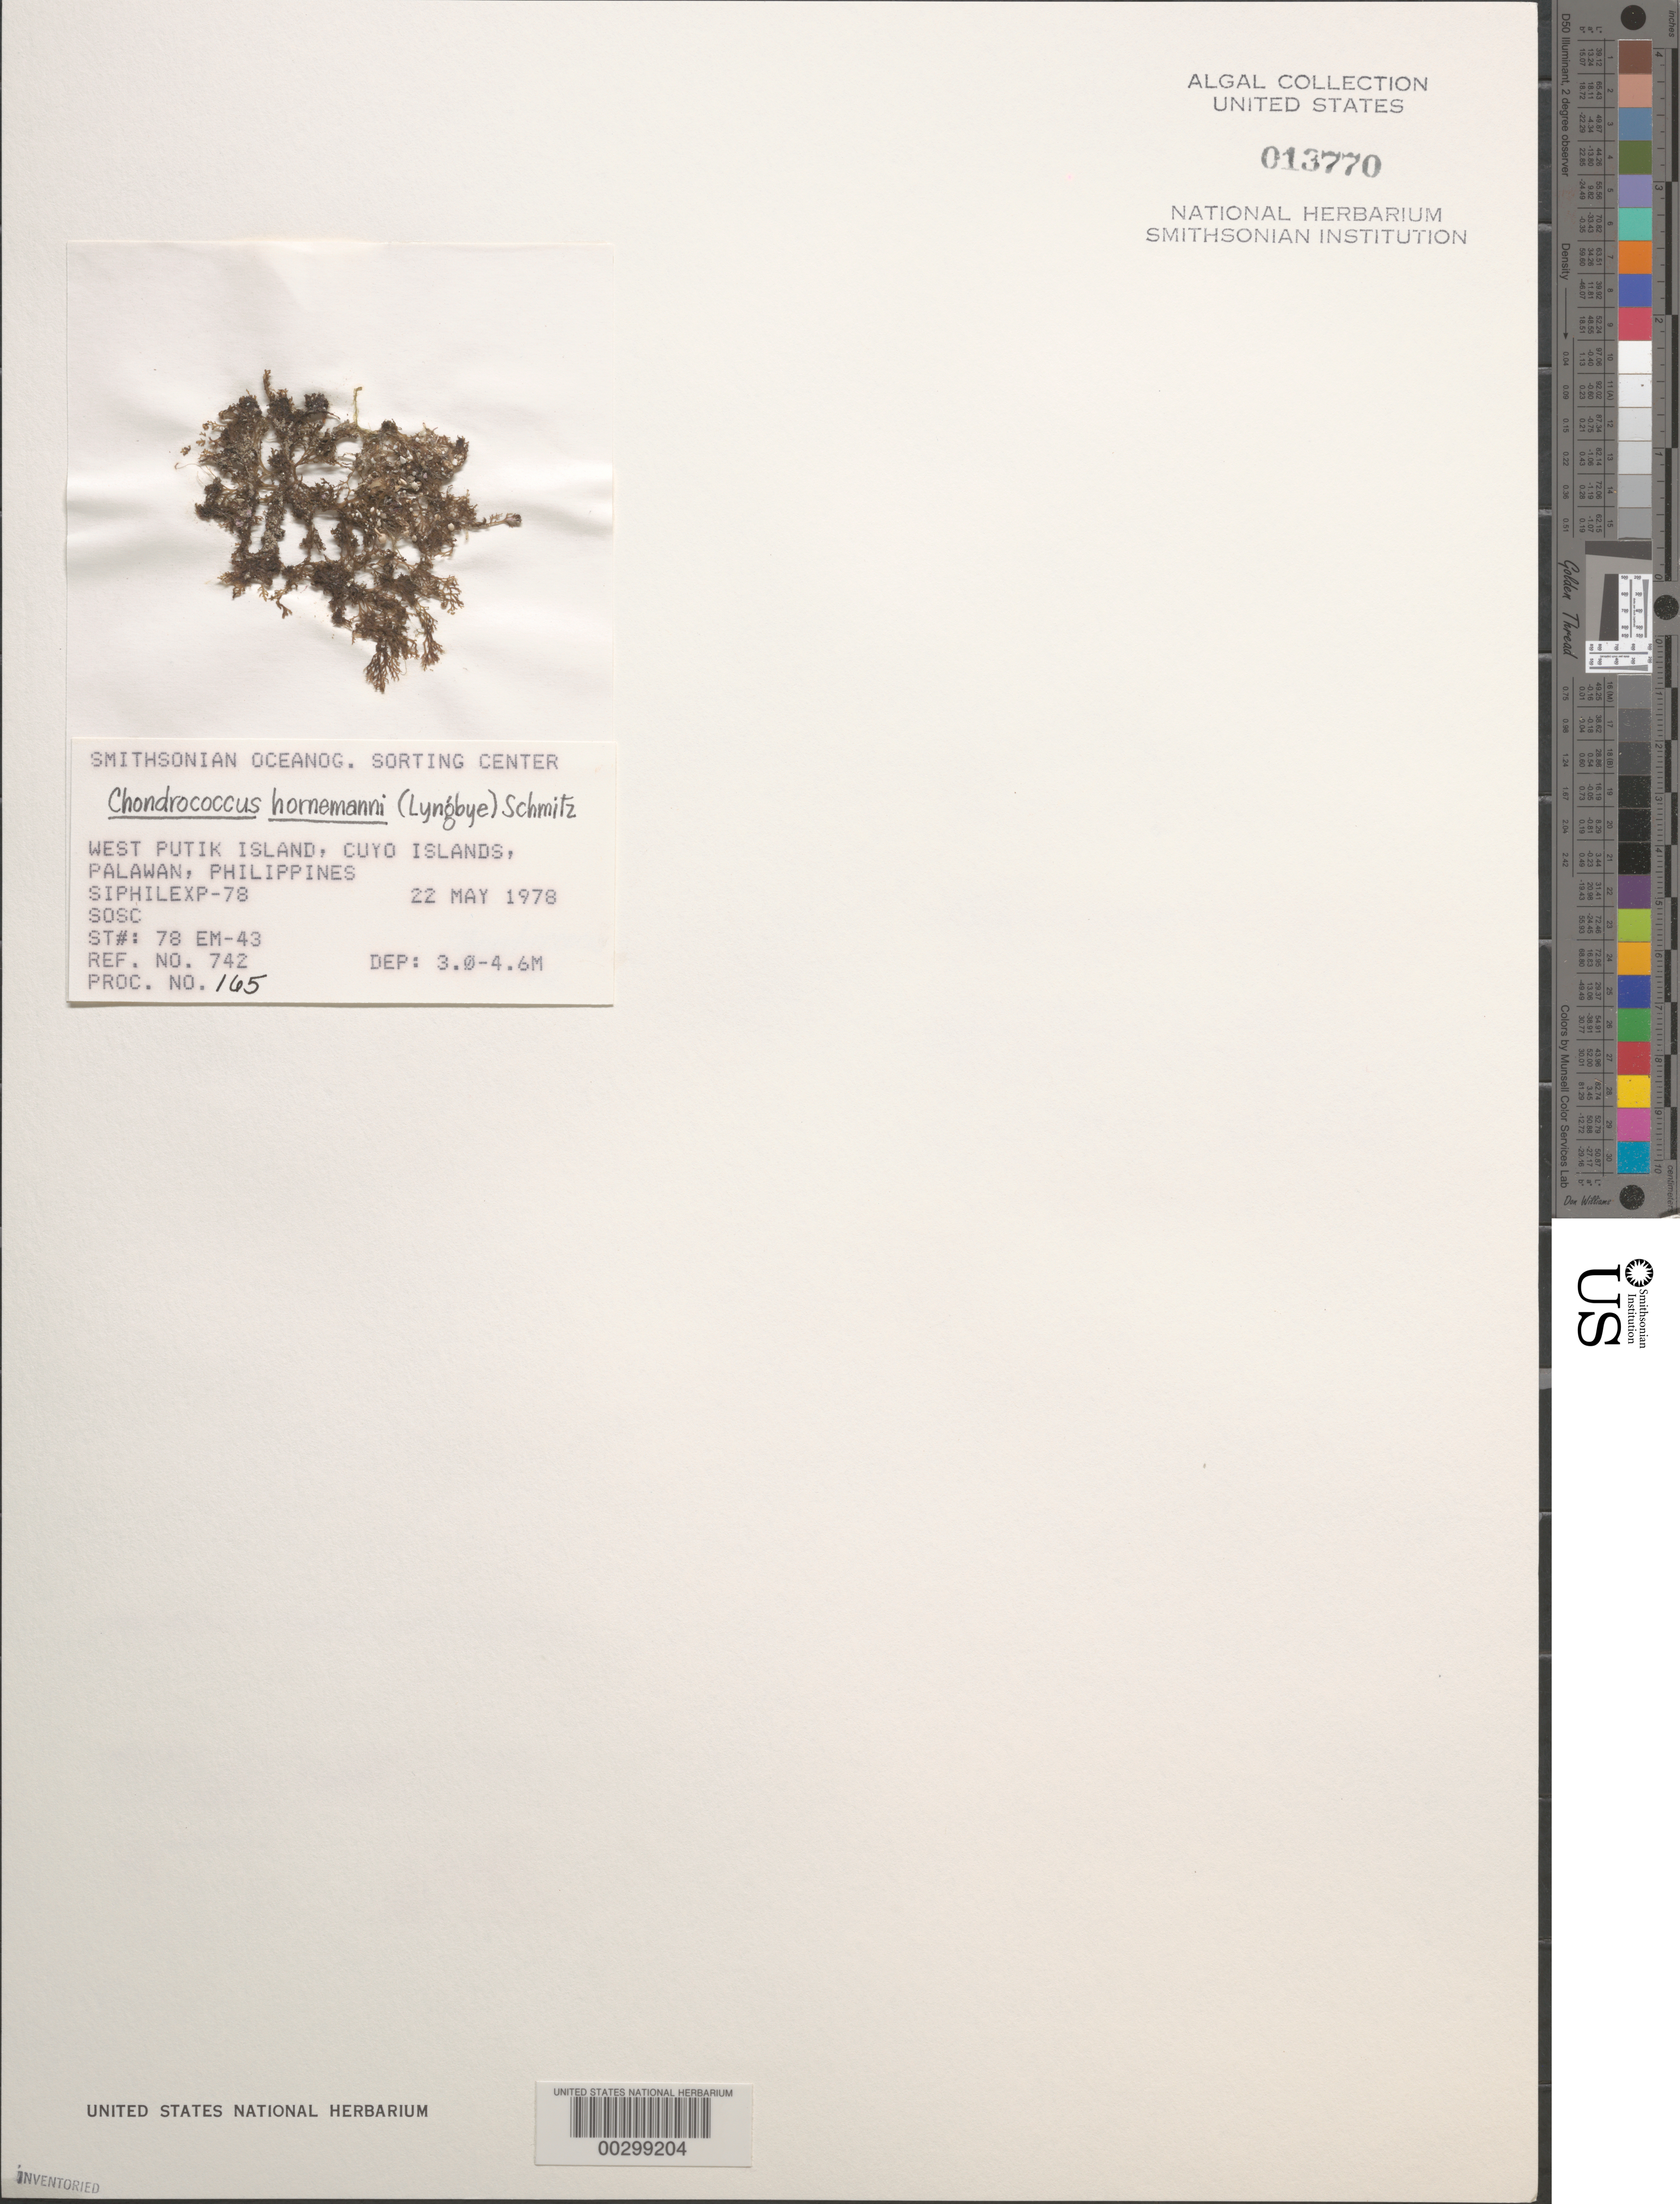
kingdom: Plantae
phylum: Rhodophyta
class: Florideophyceae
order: Gigartinales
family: Rhizophyllidaceae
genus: Portieria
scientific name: Portieria hornemannii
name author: (Lyngbye) P.C. Silva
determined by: Algae name updating Project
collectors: SOSC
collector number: Station 78 Em-43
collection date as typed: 22 May 1978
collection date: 1978-05-22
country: Philippines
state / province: Mimaropa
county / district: Palawan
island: West Putik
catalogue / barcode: US 13770